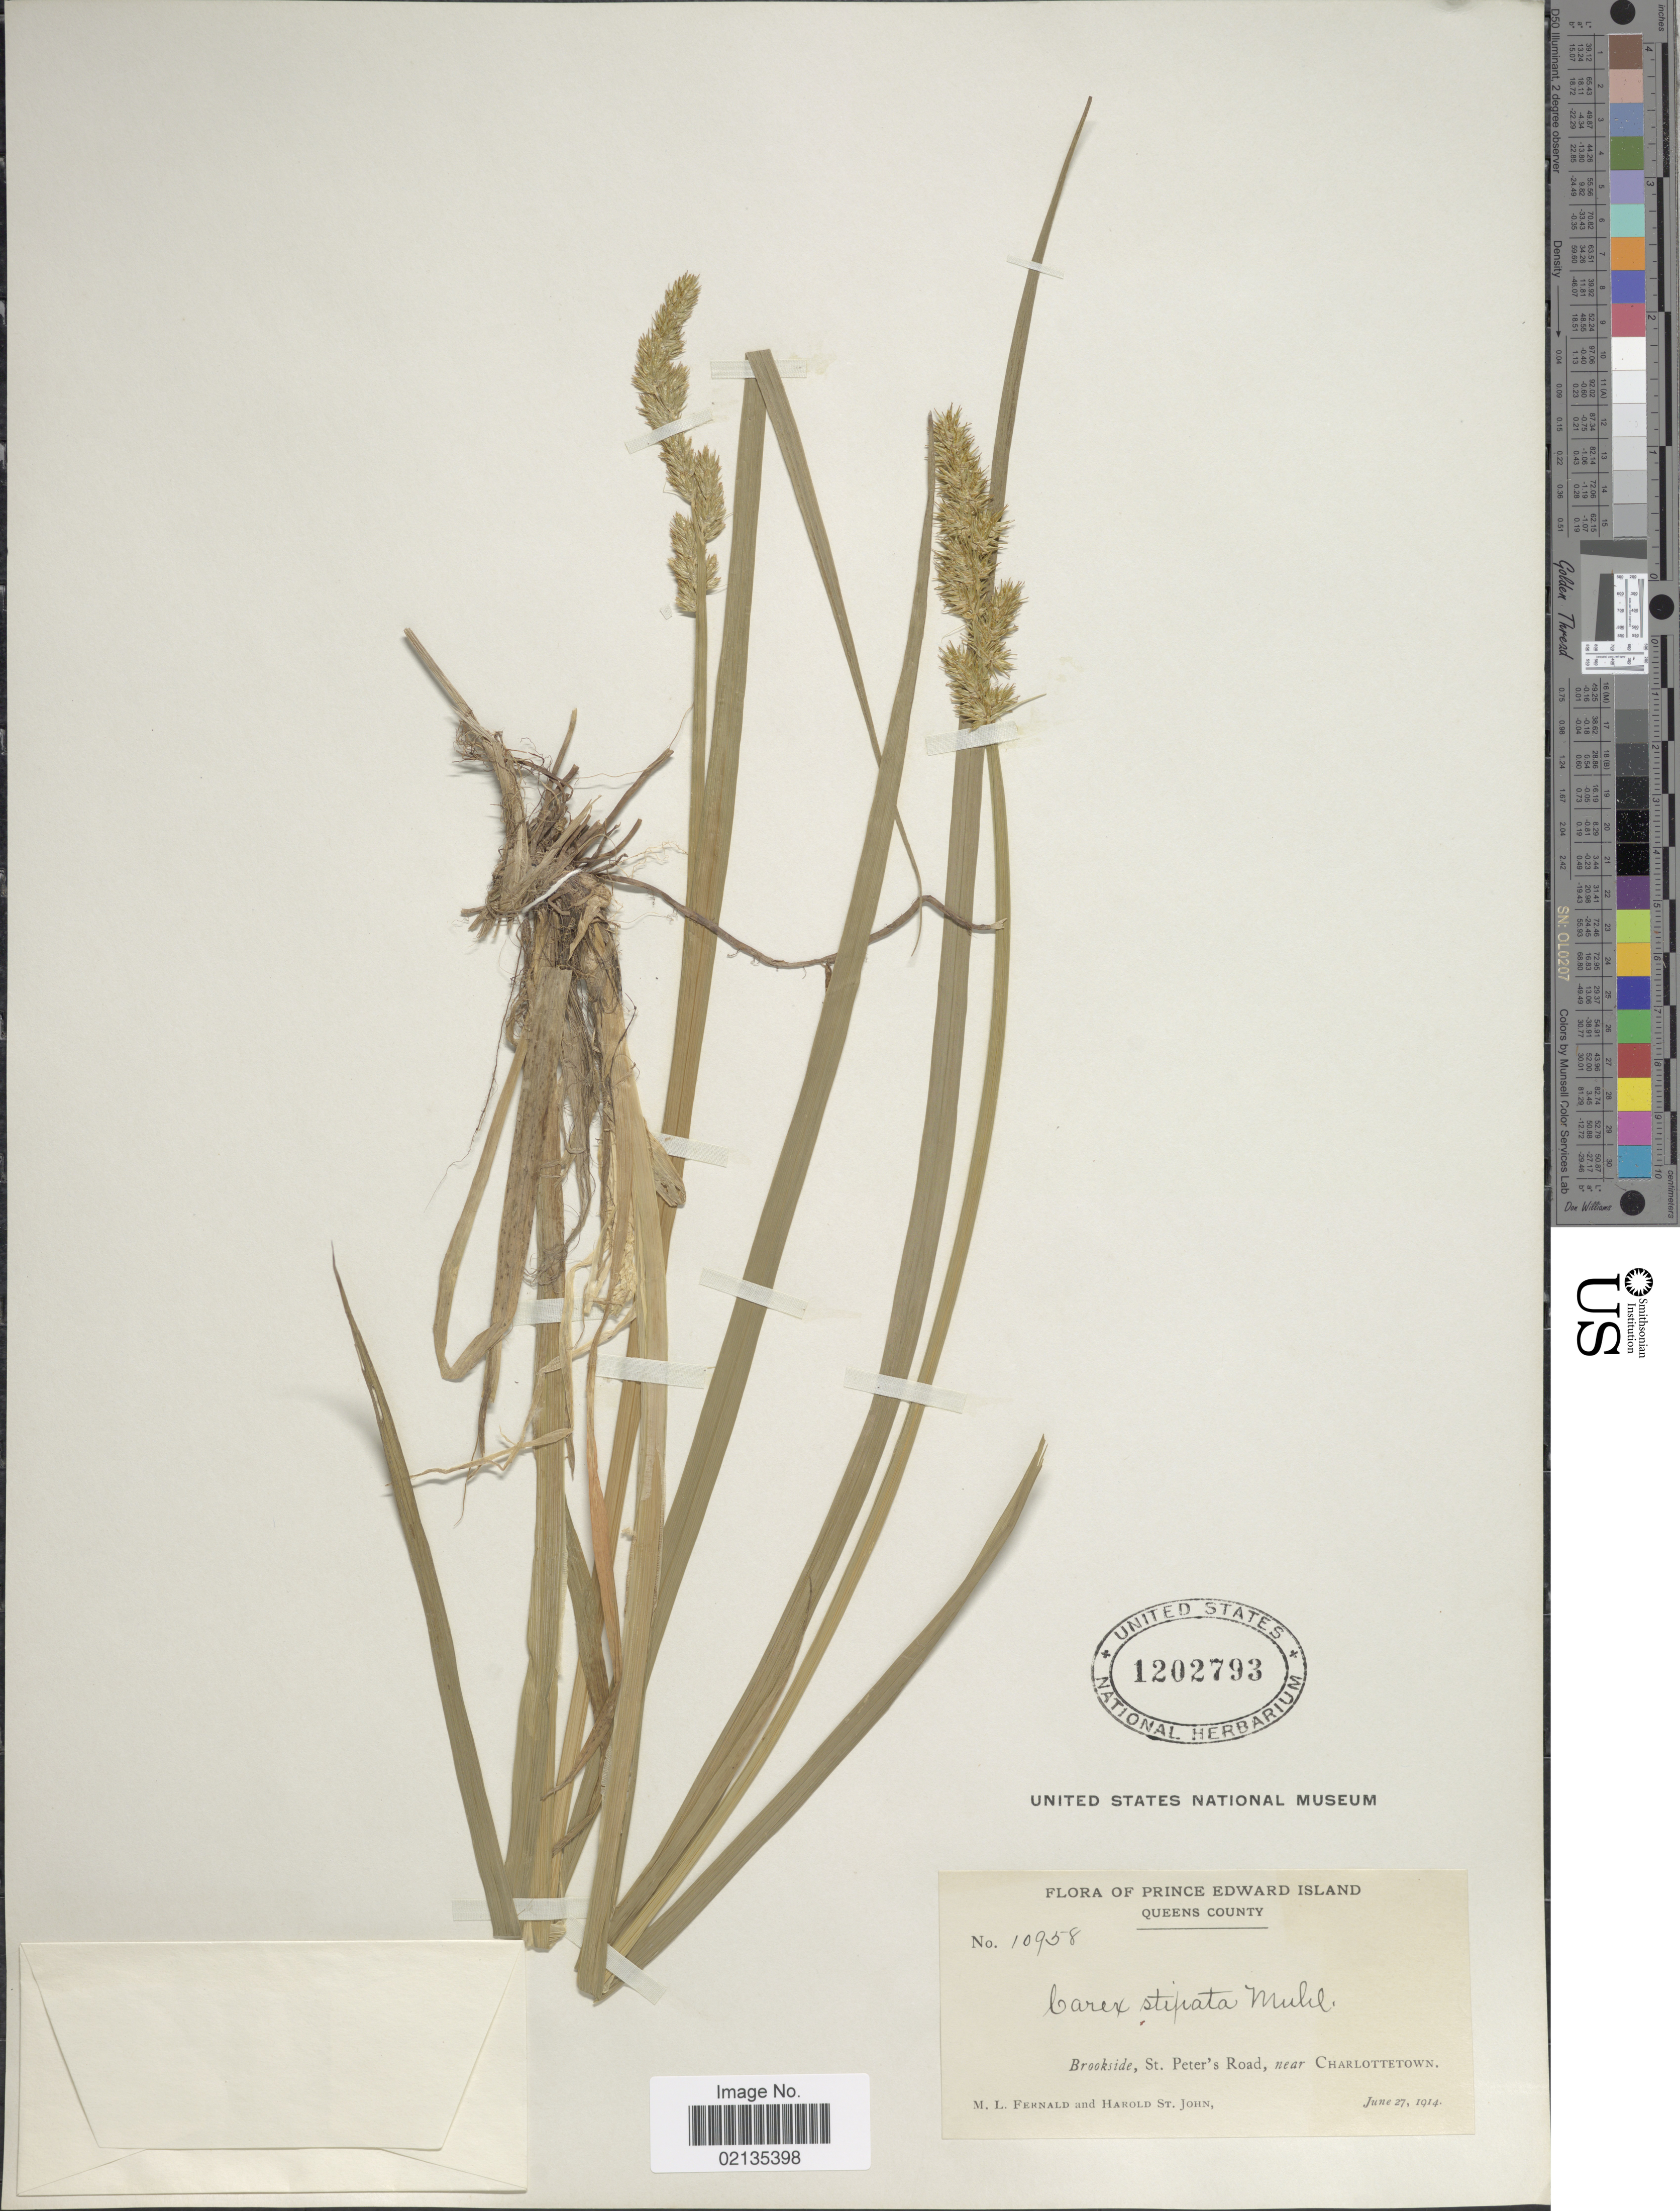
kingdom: Plantae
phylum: Tracheophyta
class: Liliopsida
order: Poales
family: Cyperaceae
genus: Carex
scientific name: Carex stipata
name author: Muhl. ex Willd.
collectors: M. L. Fernald & H. St. John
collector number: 10958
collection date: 1914-06-27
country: Canada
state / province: Prince Edward Island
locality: Queens County, Brookside, St. Peter's Road, near Charlottetown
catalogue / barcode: US 1202793